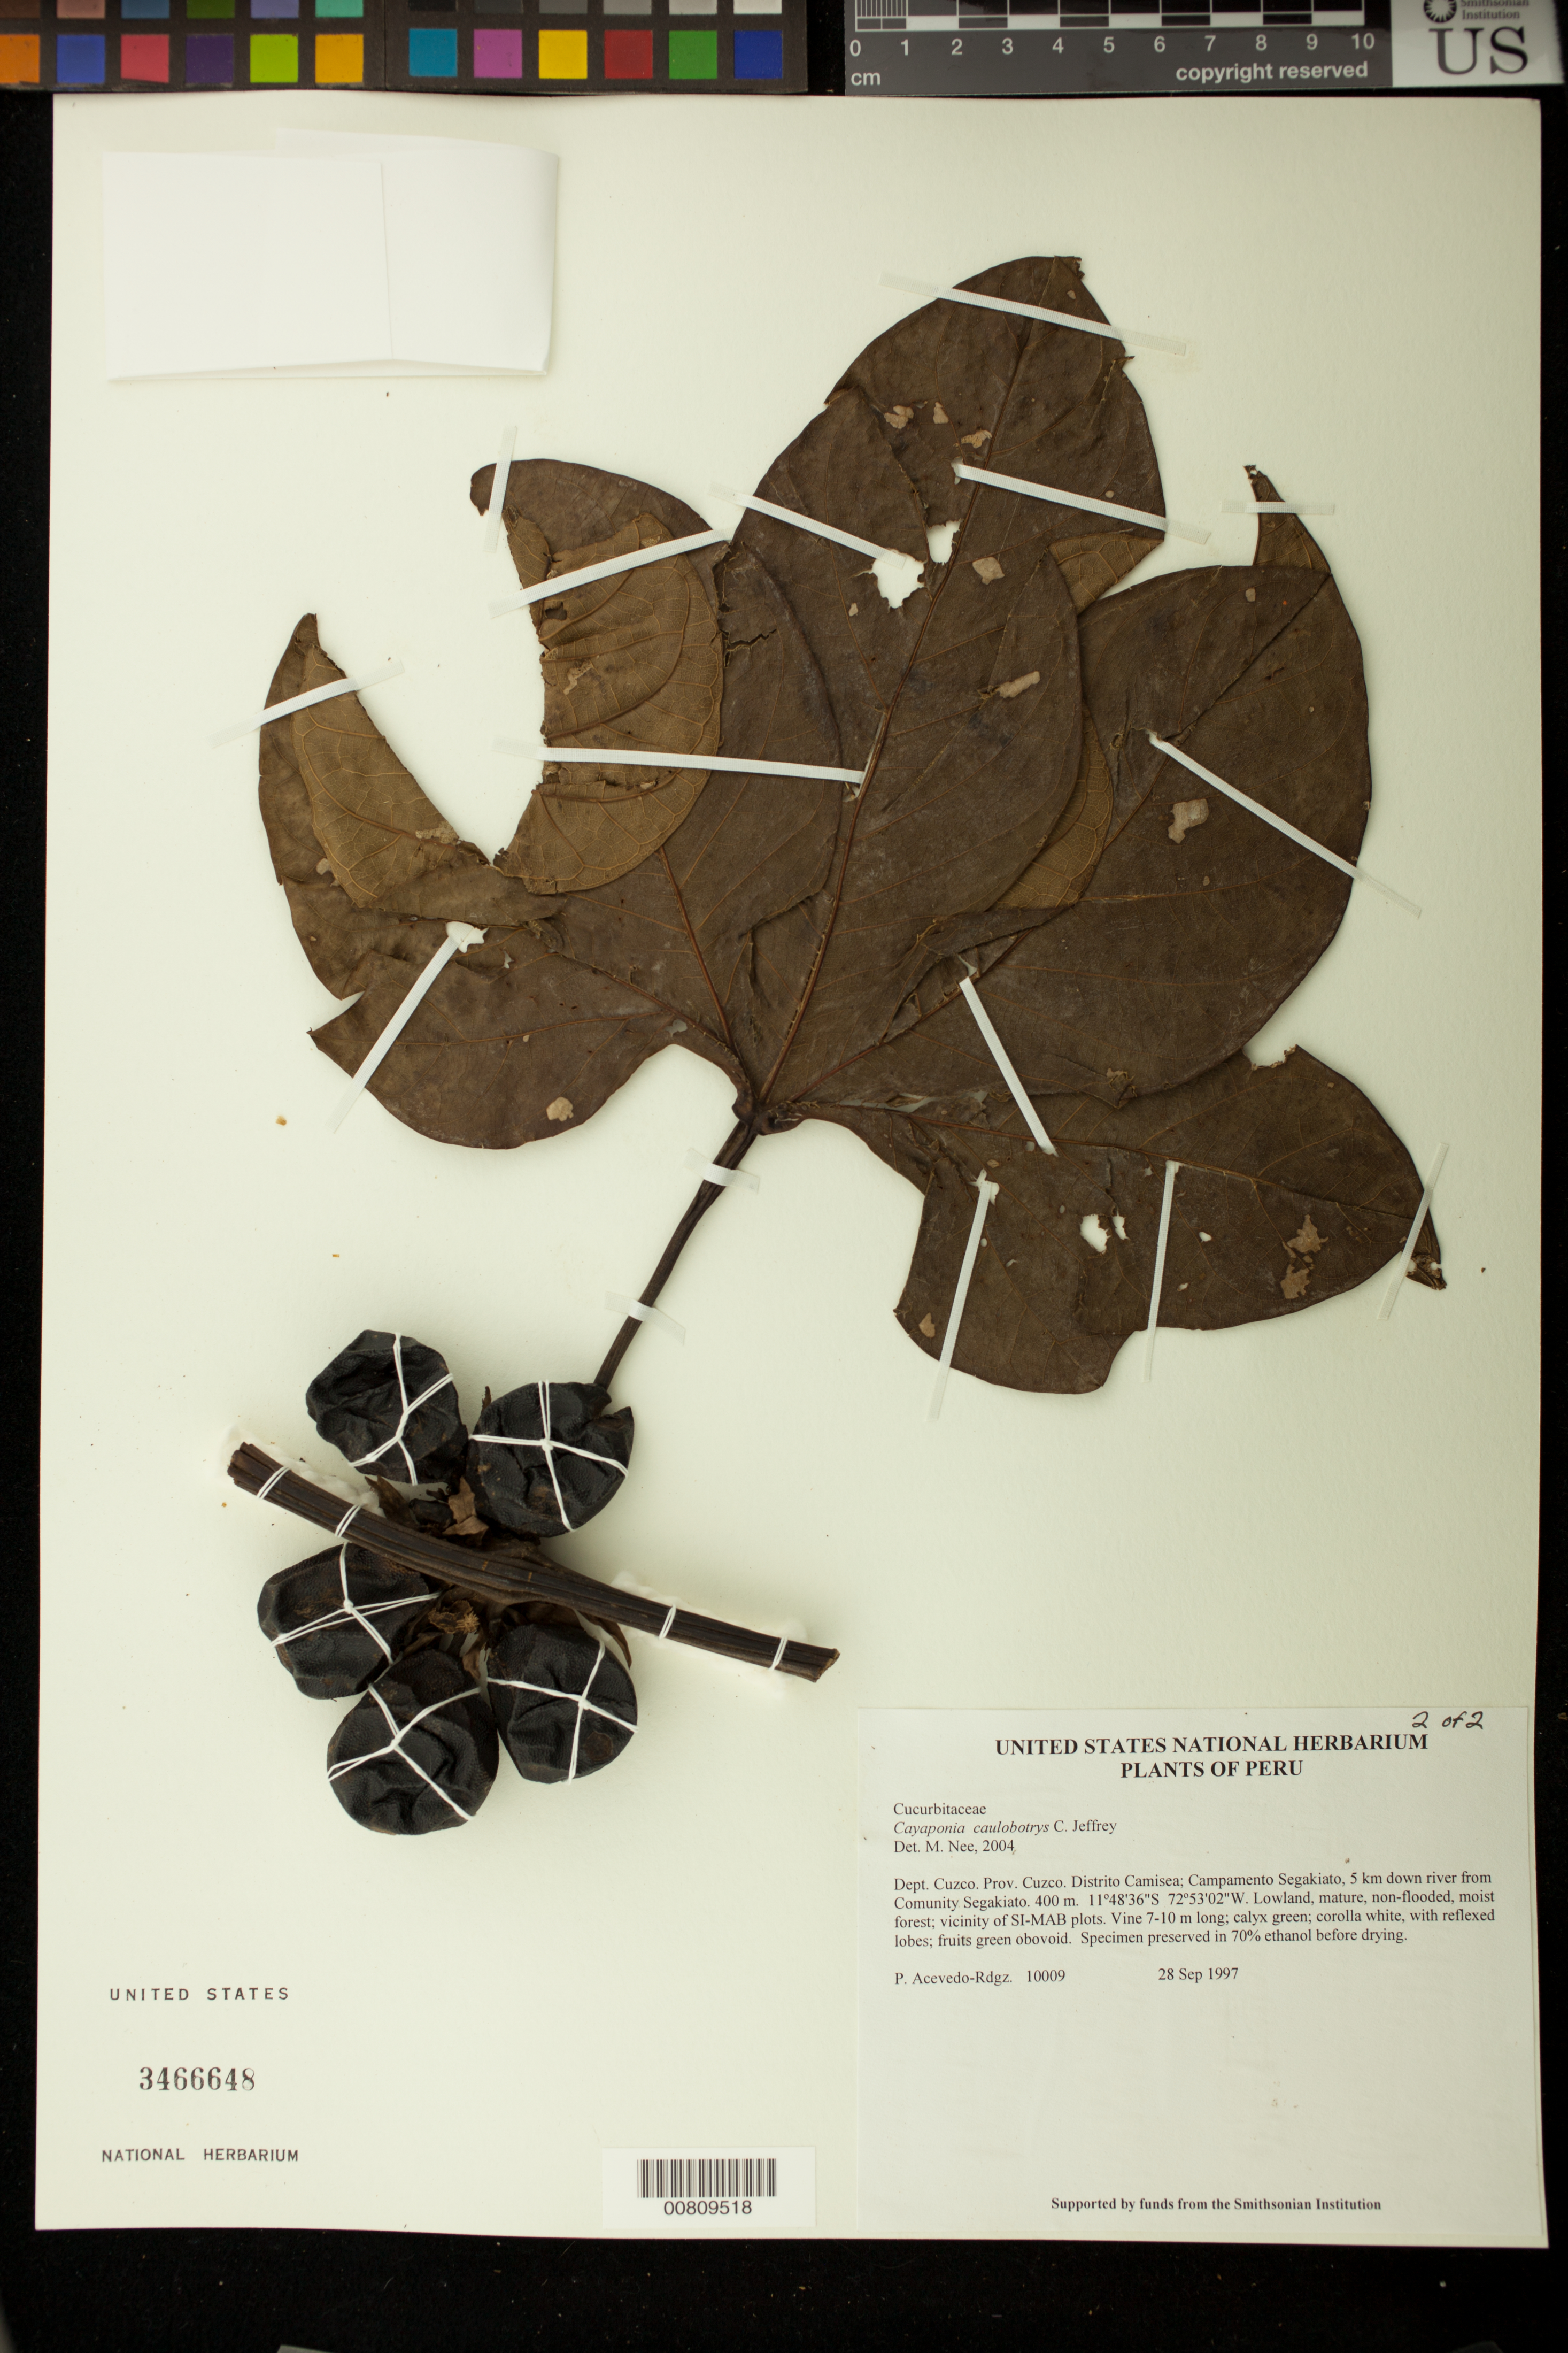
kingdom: Plantae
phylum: Tracheophyta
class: Magnoliopsida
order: Cucurbitales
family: Cucurbitaceae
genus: Cayaponia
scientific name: Cayaponia caulobotrys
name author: C. Jeffrey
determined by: Nee, Michael H.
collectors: P. Acevedo-Rodr.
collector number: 10009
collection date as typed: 28 Sep 1997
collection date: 1997-09-28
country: Peru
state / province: Cusco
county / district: Cusco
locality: Distrito Camisea; Campamento Segakiato, 5 km down river from Comunity Segakiato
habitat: Lowland, mature, non-flooded, moist forest; vicinity of SI-MAB plots.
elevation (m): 400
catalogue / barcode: US 3466648